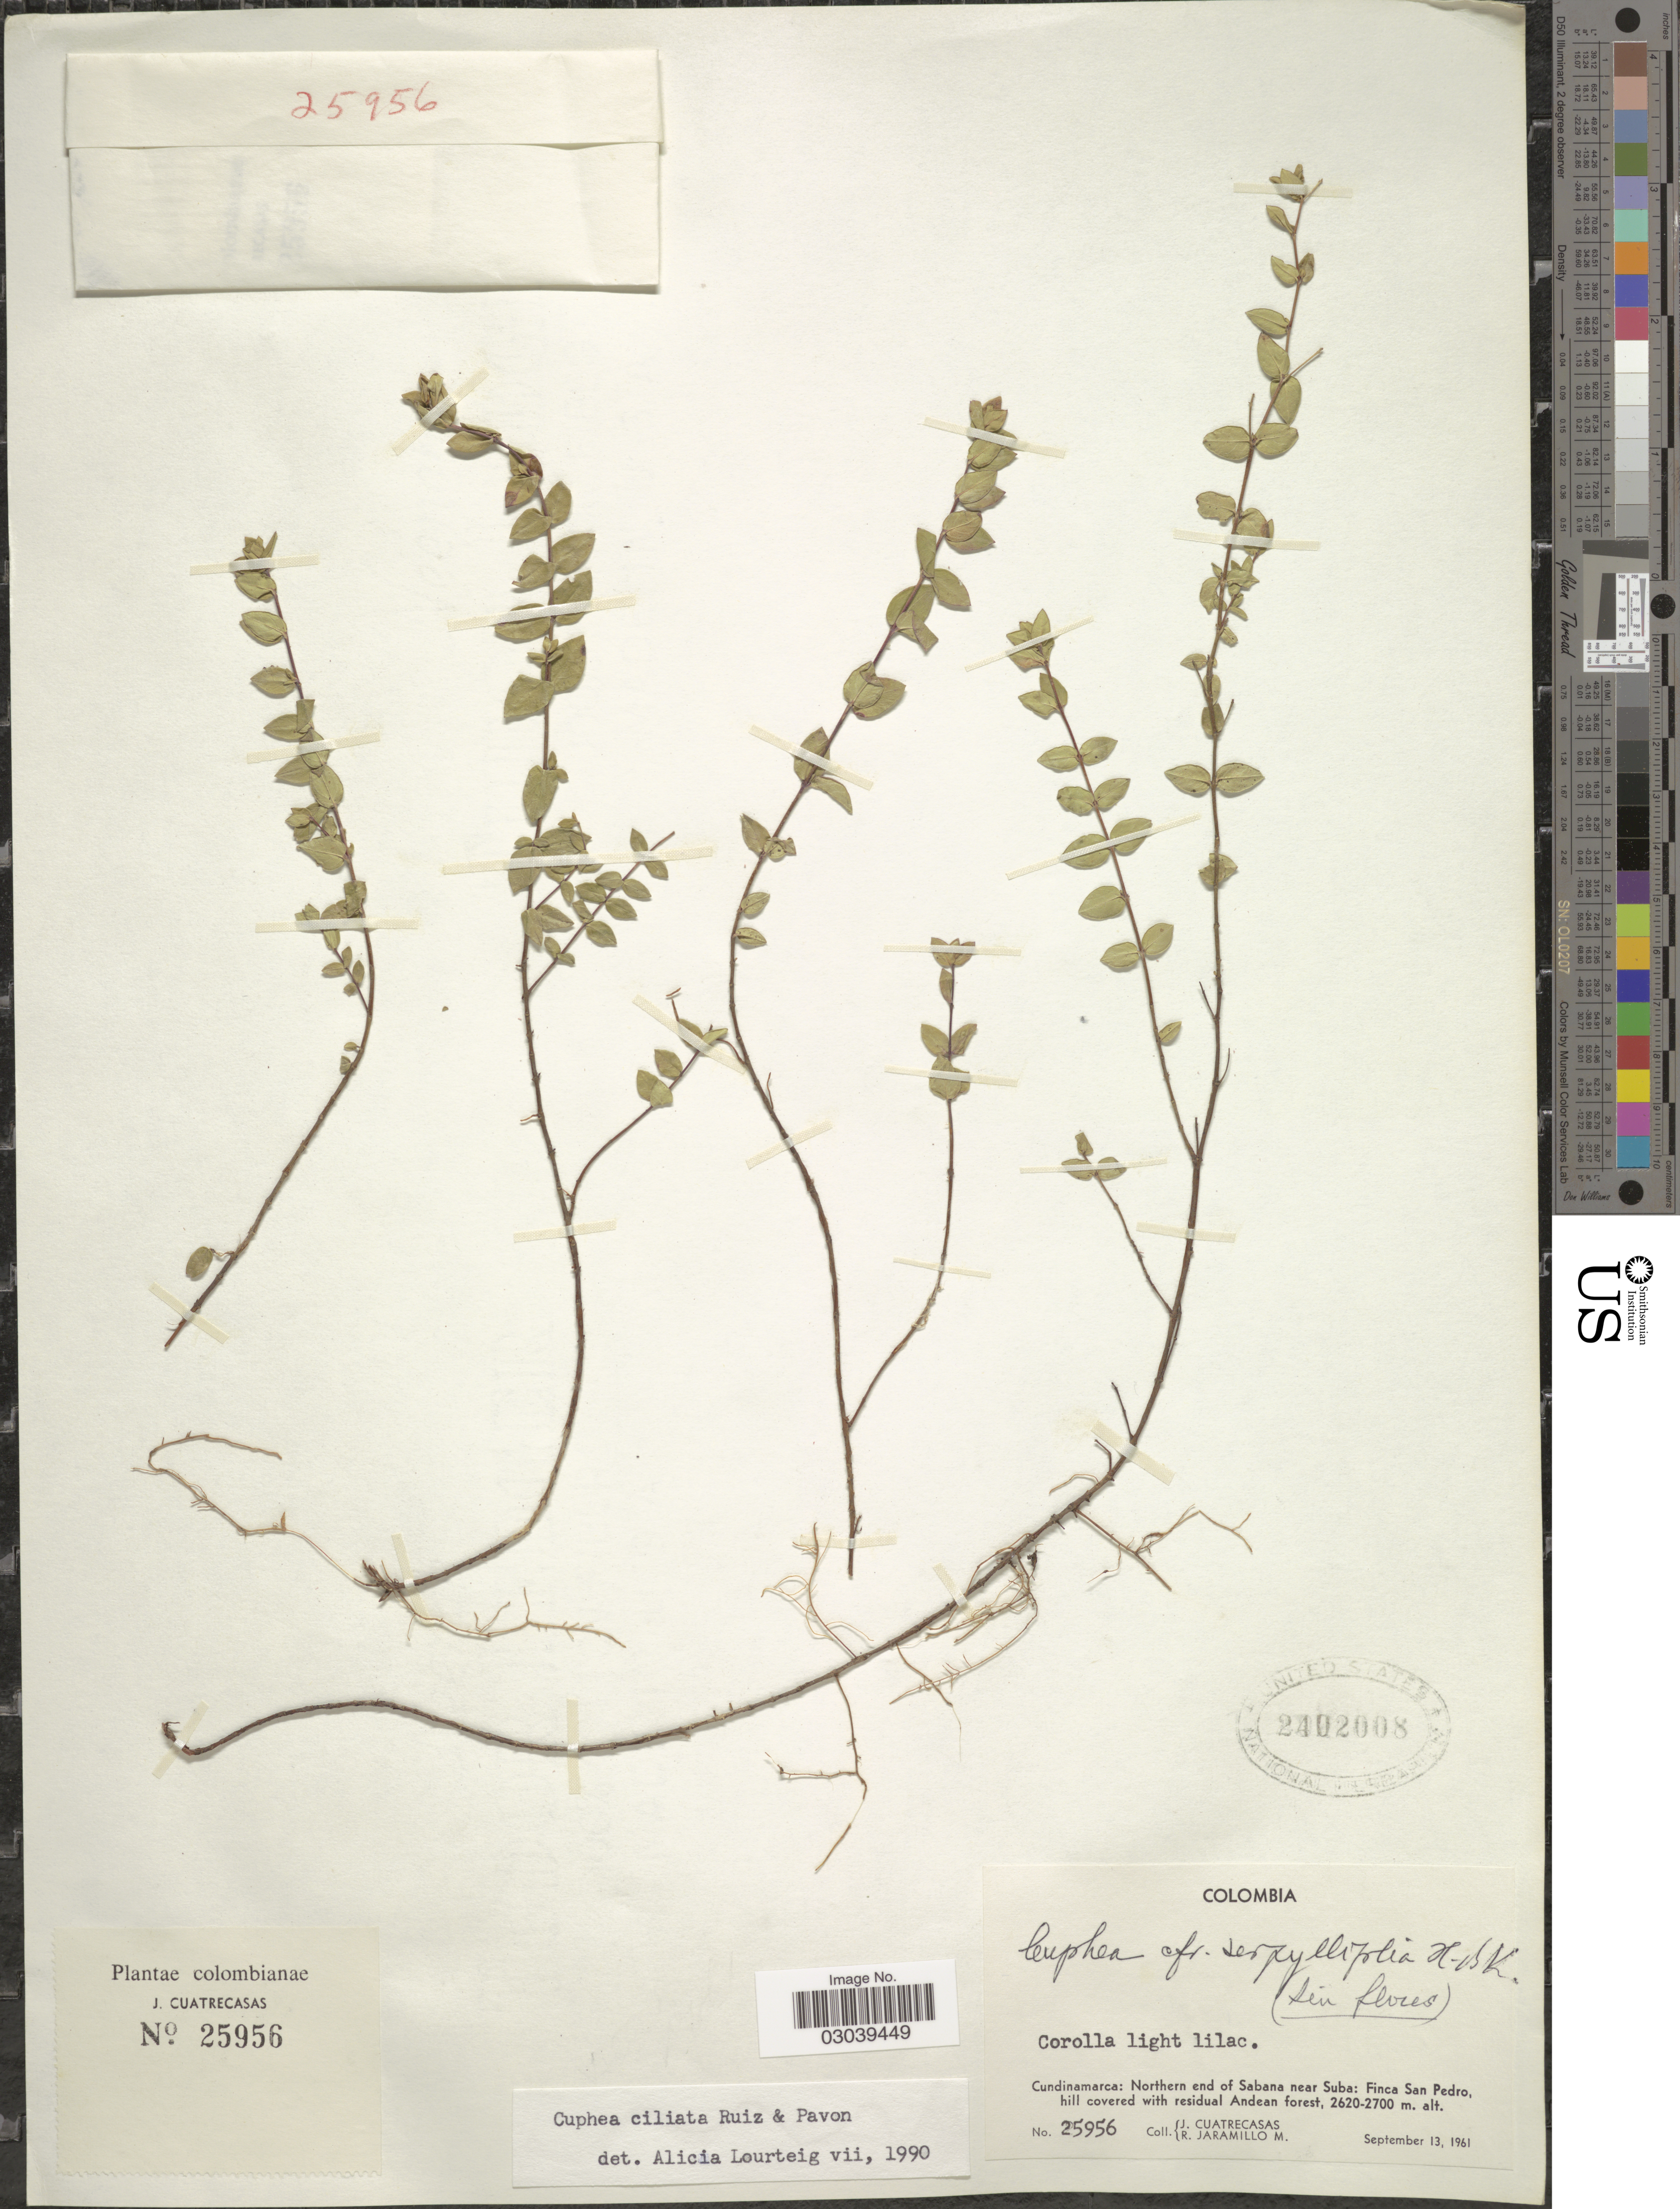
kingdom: Plantae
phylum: Tracheophyta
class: Magnoliopsida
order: Myrtales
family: Lythraceae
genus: Cuphea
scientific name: Cuphea ciliata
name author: Ruiz & Pav.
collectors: J. Cuatrecasas & R. Jaramillo M.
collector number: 25956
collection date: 1961-09-13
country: Colombia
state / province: Cundinamarca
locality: Northern end of Sabana near Suba: Finca San Pedro.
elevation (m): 2620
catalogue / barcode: US 2402008